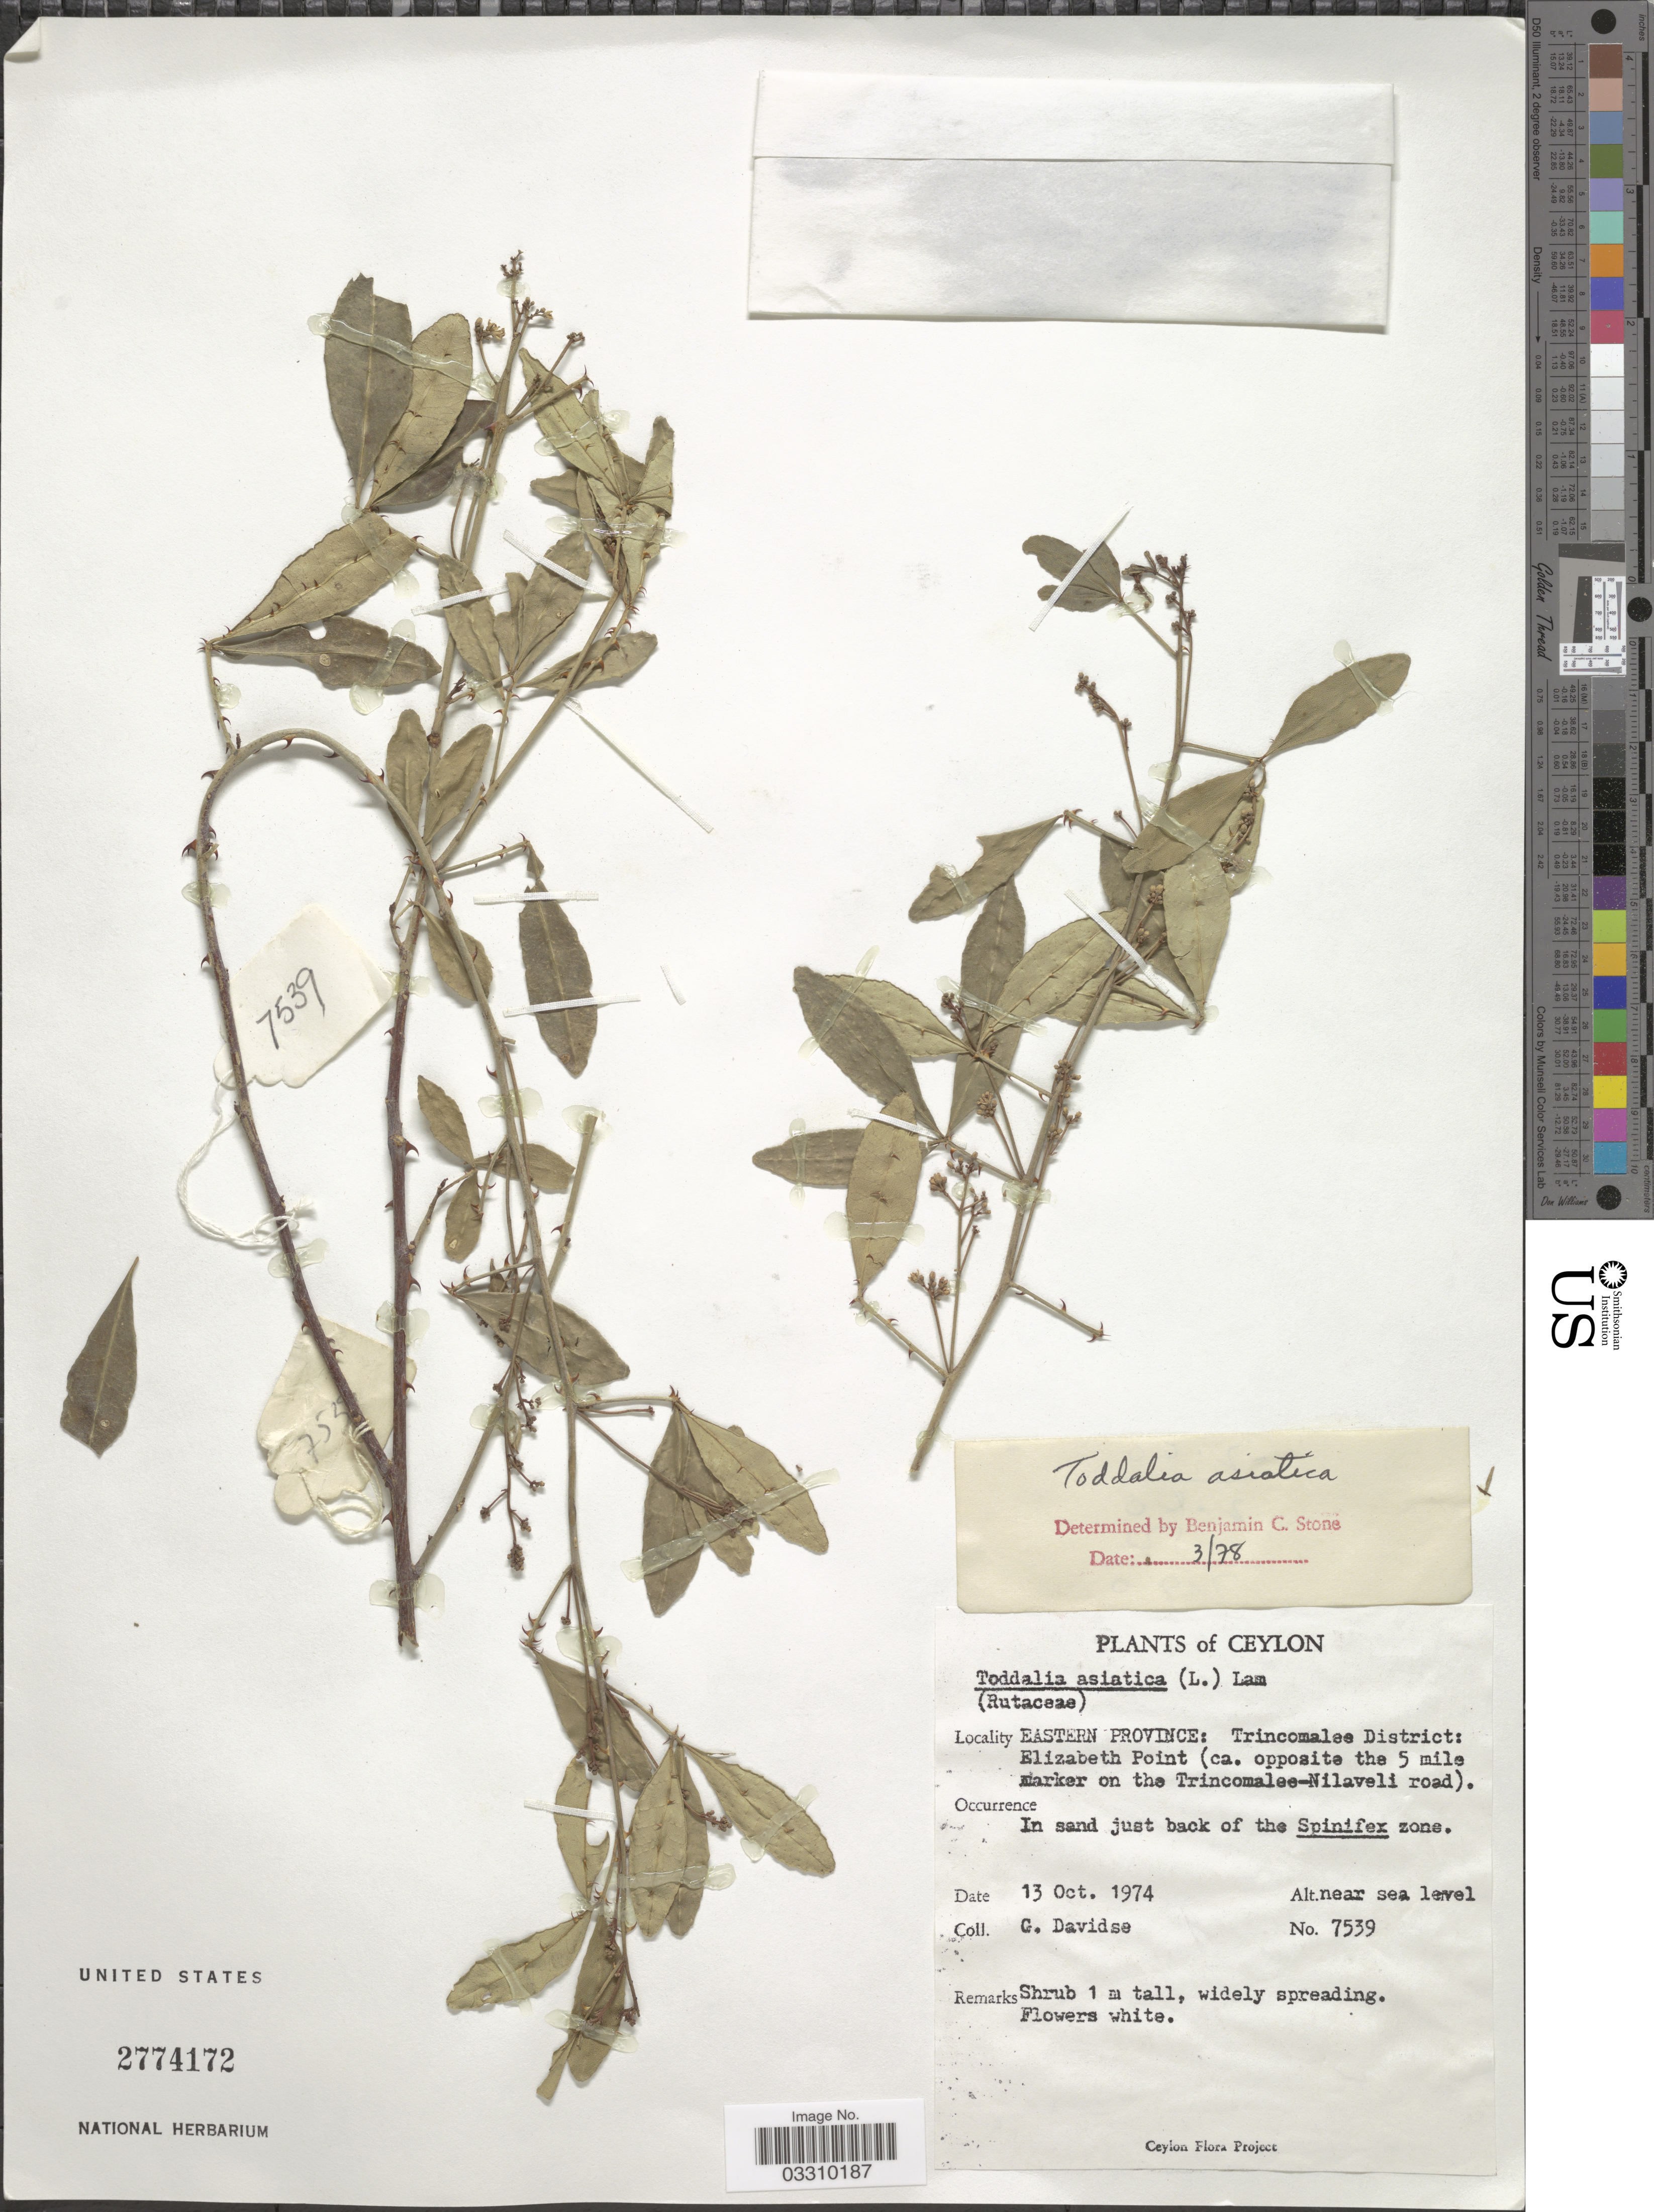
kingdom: Plantae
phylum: Tracheophyta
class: Magnoliopsida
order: Sapindales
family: Rutaceae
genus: Zanthoxylum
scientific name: Zanthoxylum asiaticum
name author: (L.) Appelhans et al.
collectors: G. Davidse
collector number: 7539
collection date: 1974-10-13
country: Sri Lanka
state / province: Eastern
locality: Ceylon. Trincomalee District: Elizabeth Point (ca. opposite the 5 mile marker on the Trincomalee-Nilaveli road).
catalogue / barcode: US 2774172